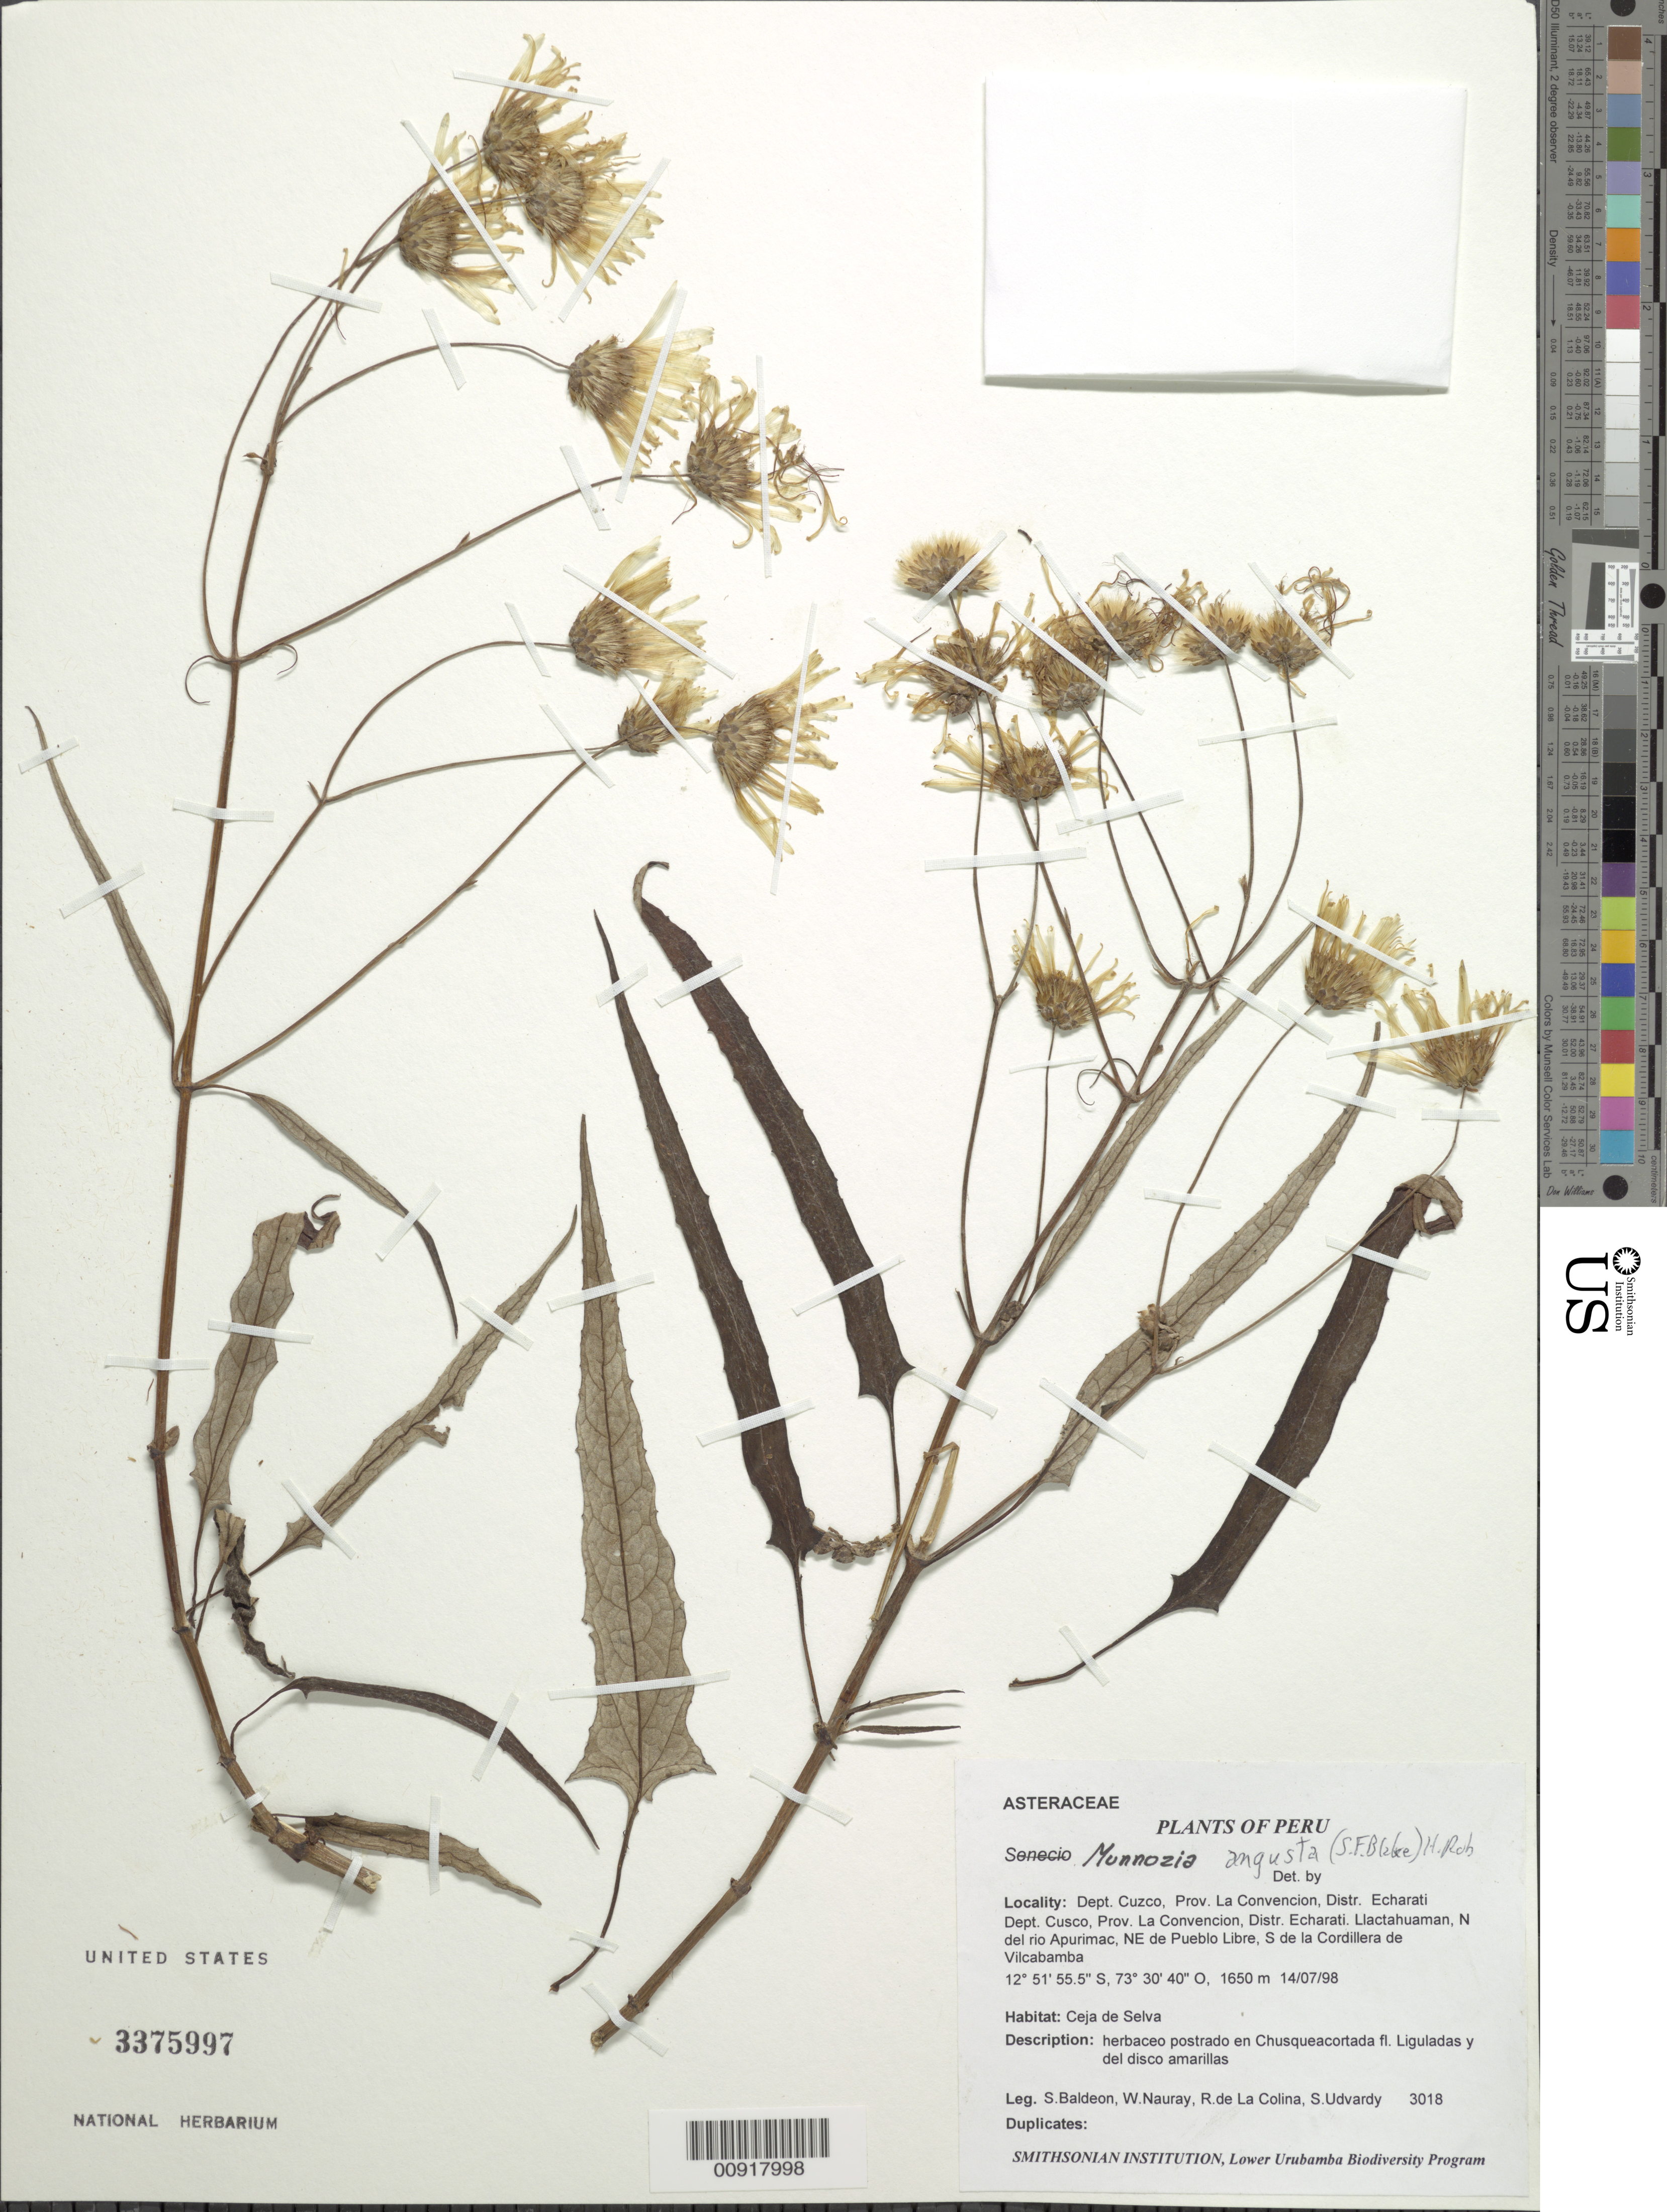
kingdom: Plantae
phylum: Tracheophyta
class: Magnoliopsida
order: Asterales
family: Asteraceae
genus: Munnozia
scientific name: Munnozia angusta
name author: (S.F. Blake) H. Rob. & Brettell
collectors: S. Baldeon, W. Nauray, R. de la Colina & S. Udvardy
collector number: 3018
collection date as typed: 14 July 1998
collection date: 1998-07-14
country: Peru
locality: Prov. La Convencion, Dpto. Cuzco, Dist: Echarati. Llactahuaman, N del Río Apuramic, NE de Pueblo Libre, S de la Cordillera de Vilcabamba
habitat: Ceja de selva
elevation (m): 1650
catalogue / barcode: US 3375997